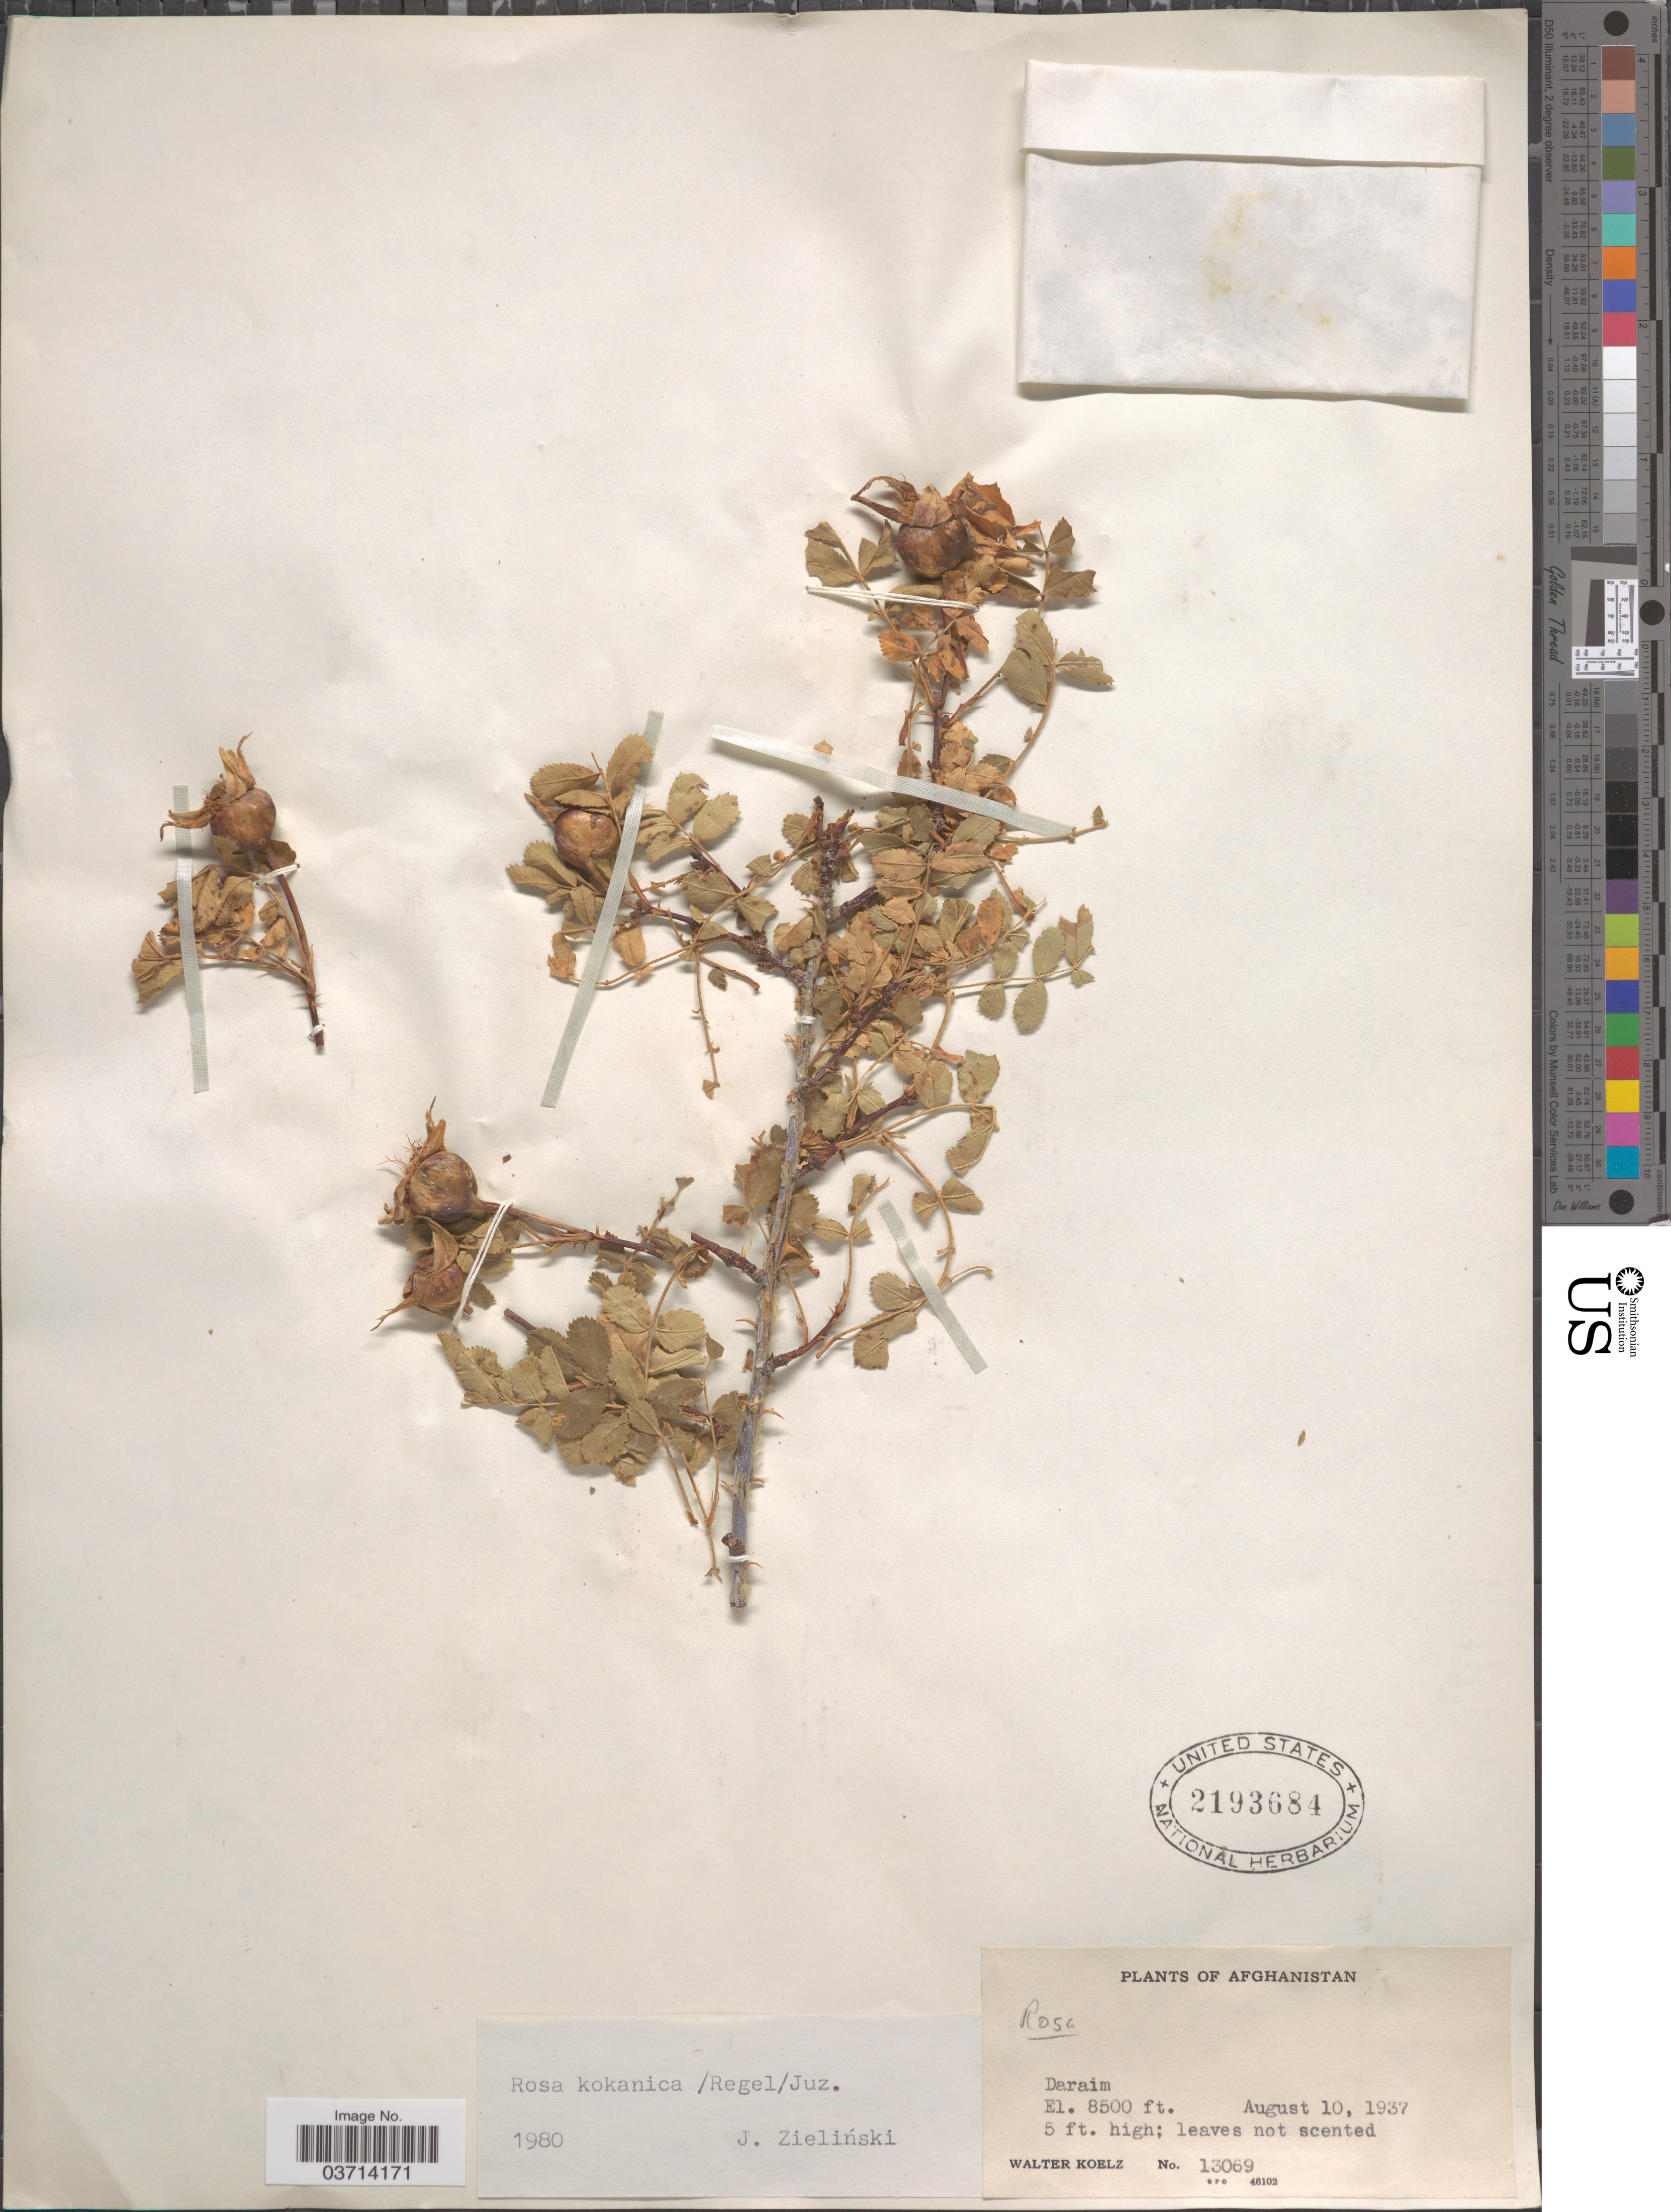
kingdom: Plantae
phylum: Tracheophyta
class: Magnoliopsida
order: Rosales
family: Rosaceae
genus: Rosa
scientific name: Rosa kokanica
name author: (Regel) Regel ex Juz.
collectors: W. N. Koelz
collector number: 13069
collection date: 1937-08-10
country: Afghanistan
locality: Daraim.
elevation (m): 2591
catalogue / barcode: US 2193684